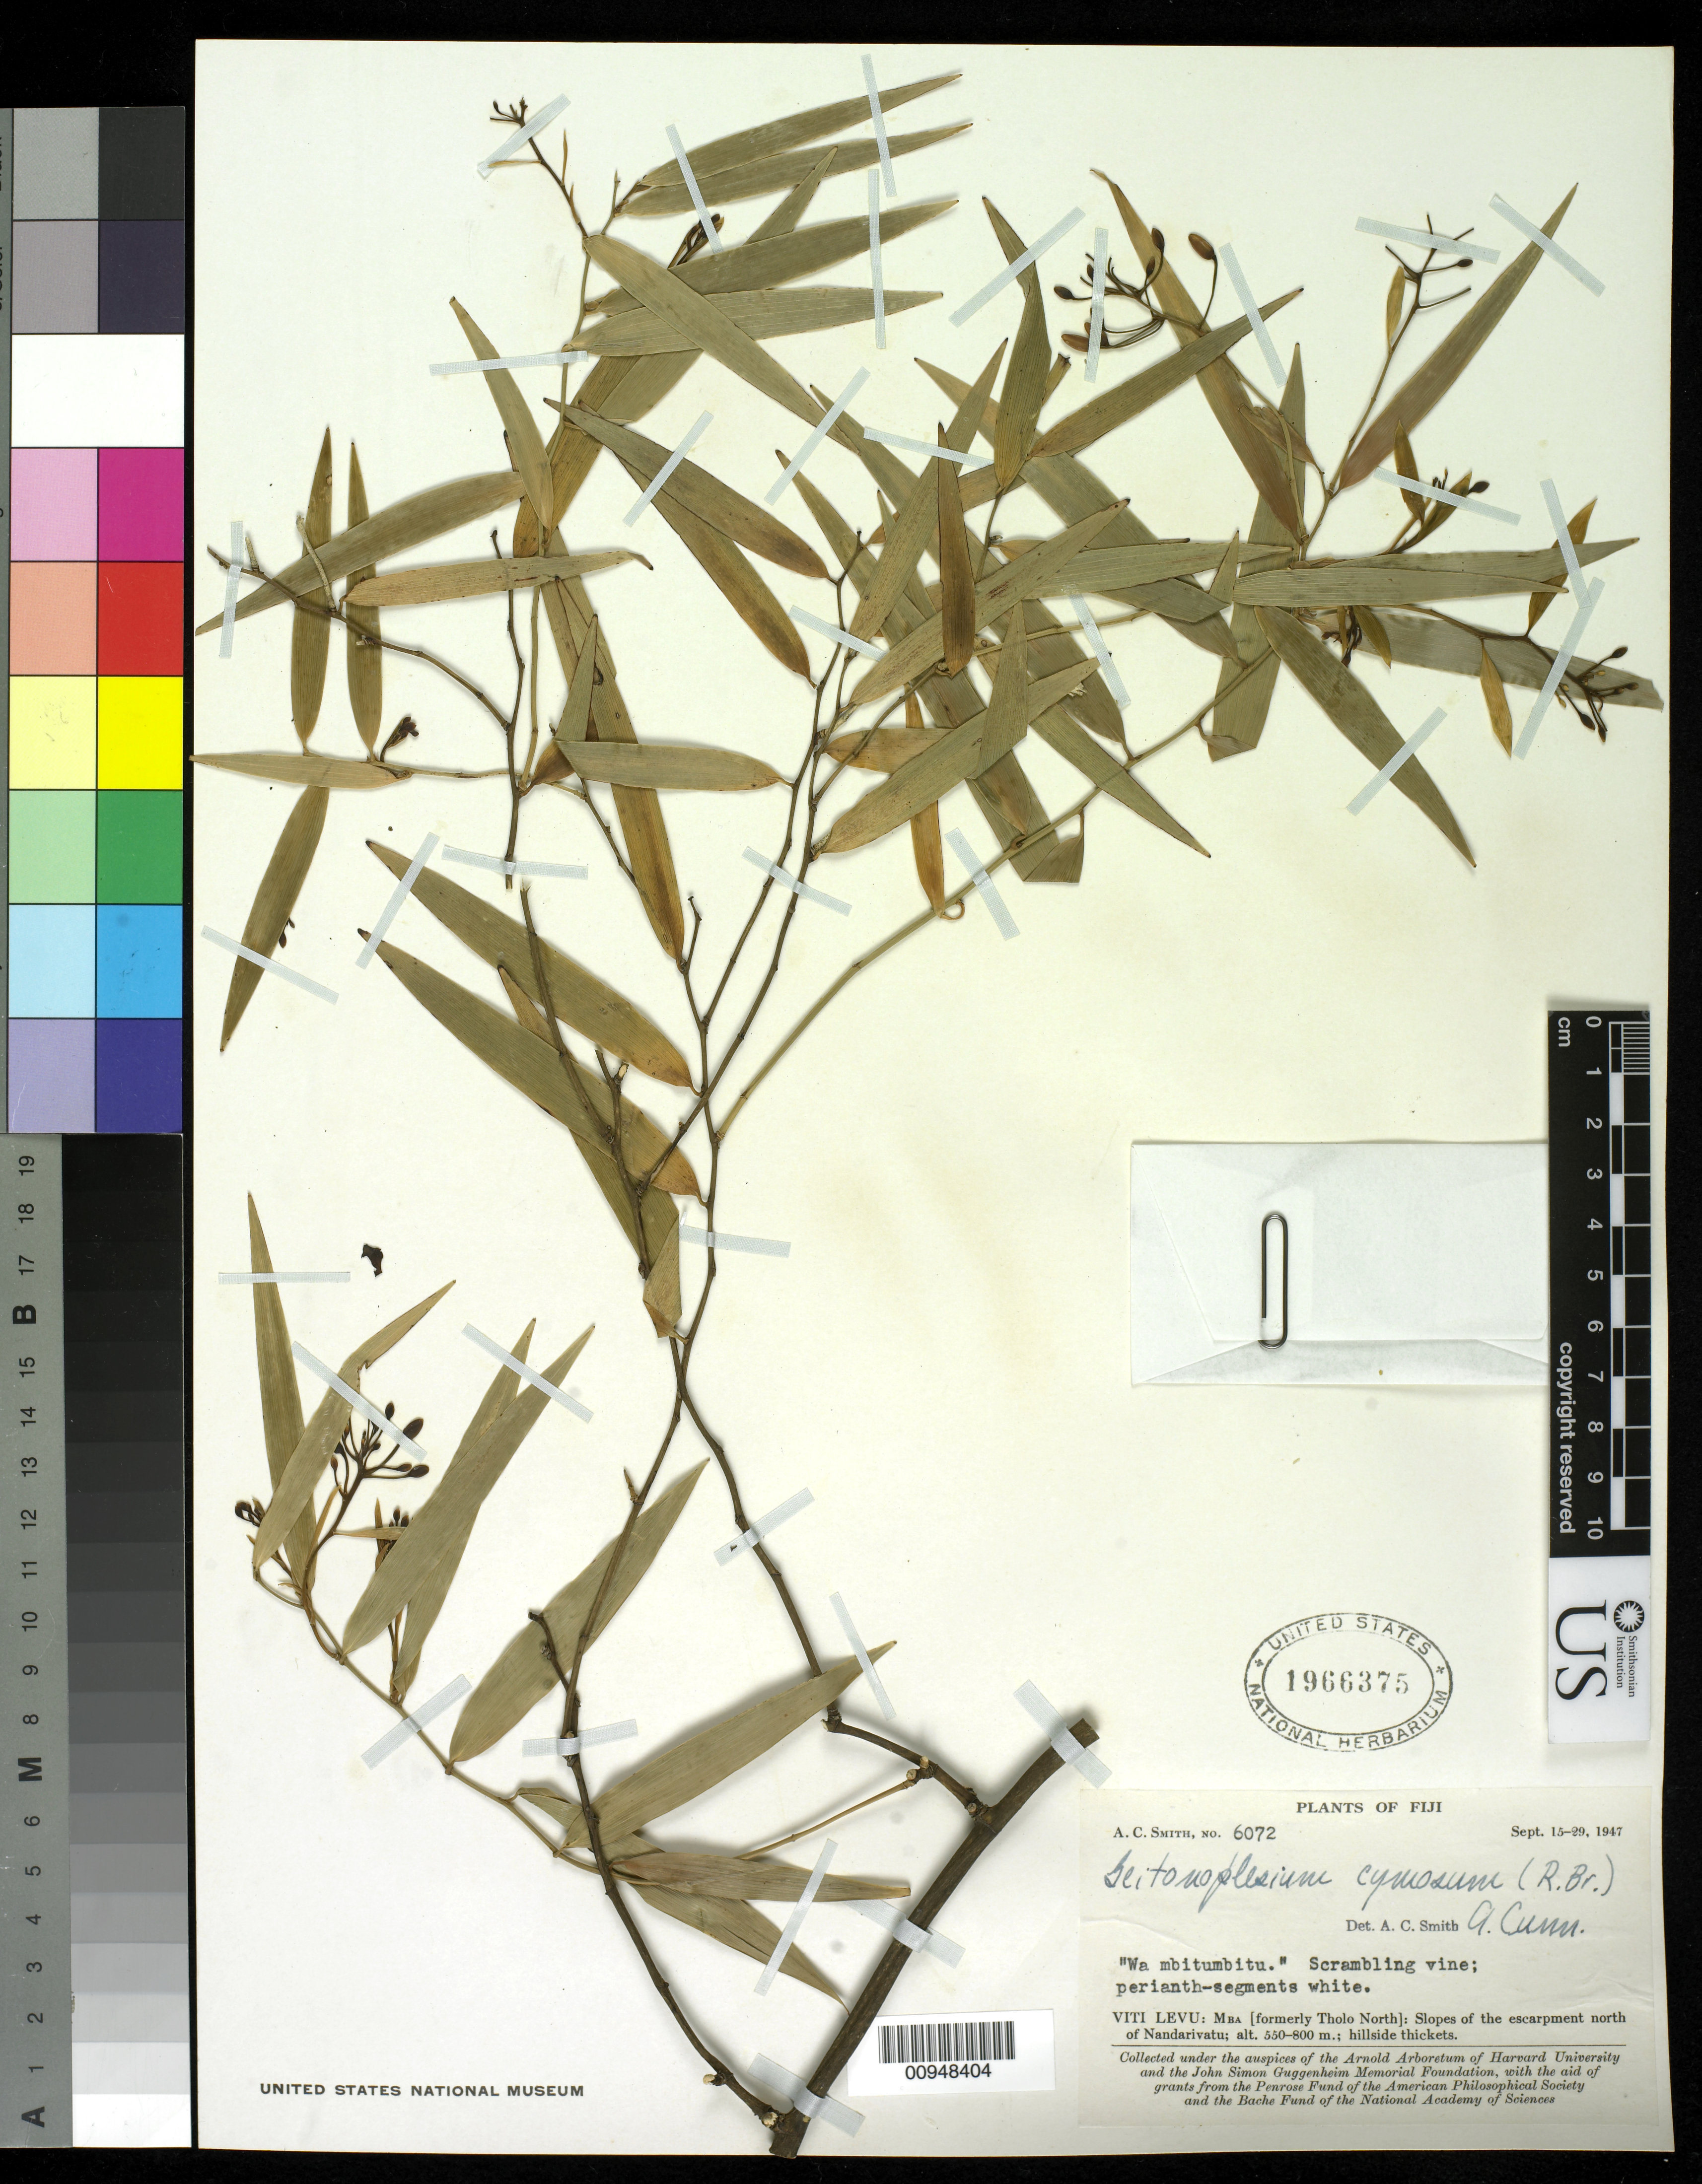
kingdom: Plantae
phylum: Tracheophyta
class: Liliopsida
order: Asparagales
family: Asphodelaceae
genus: Geitonoplesium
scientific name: Geitonoplesium cymosum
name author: (R. Br.) A. Cunn. ex Hook.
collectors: C. A. Smith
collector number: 6072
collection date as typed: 29 Sep 1942 to 15 Sep 1947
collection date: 1942-09-29/1947-09-15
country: Fiji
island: Viti Levu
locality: Slopes of the escarpment N of Nandarivatu.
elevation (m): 550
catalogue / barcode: US 1966375